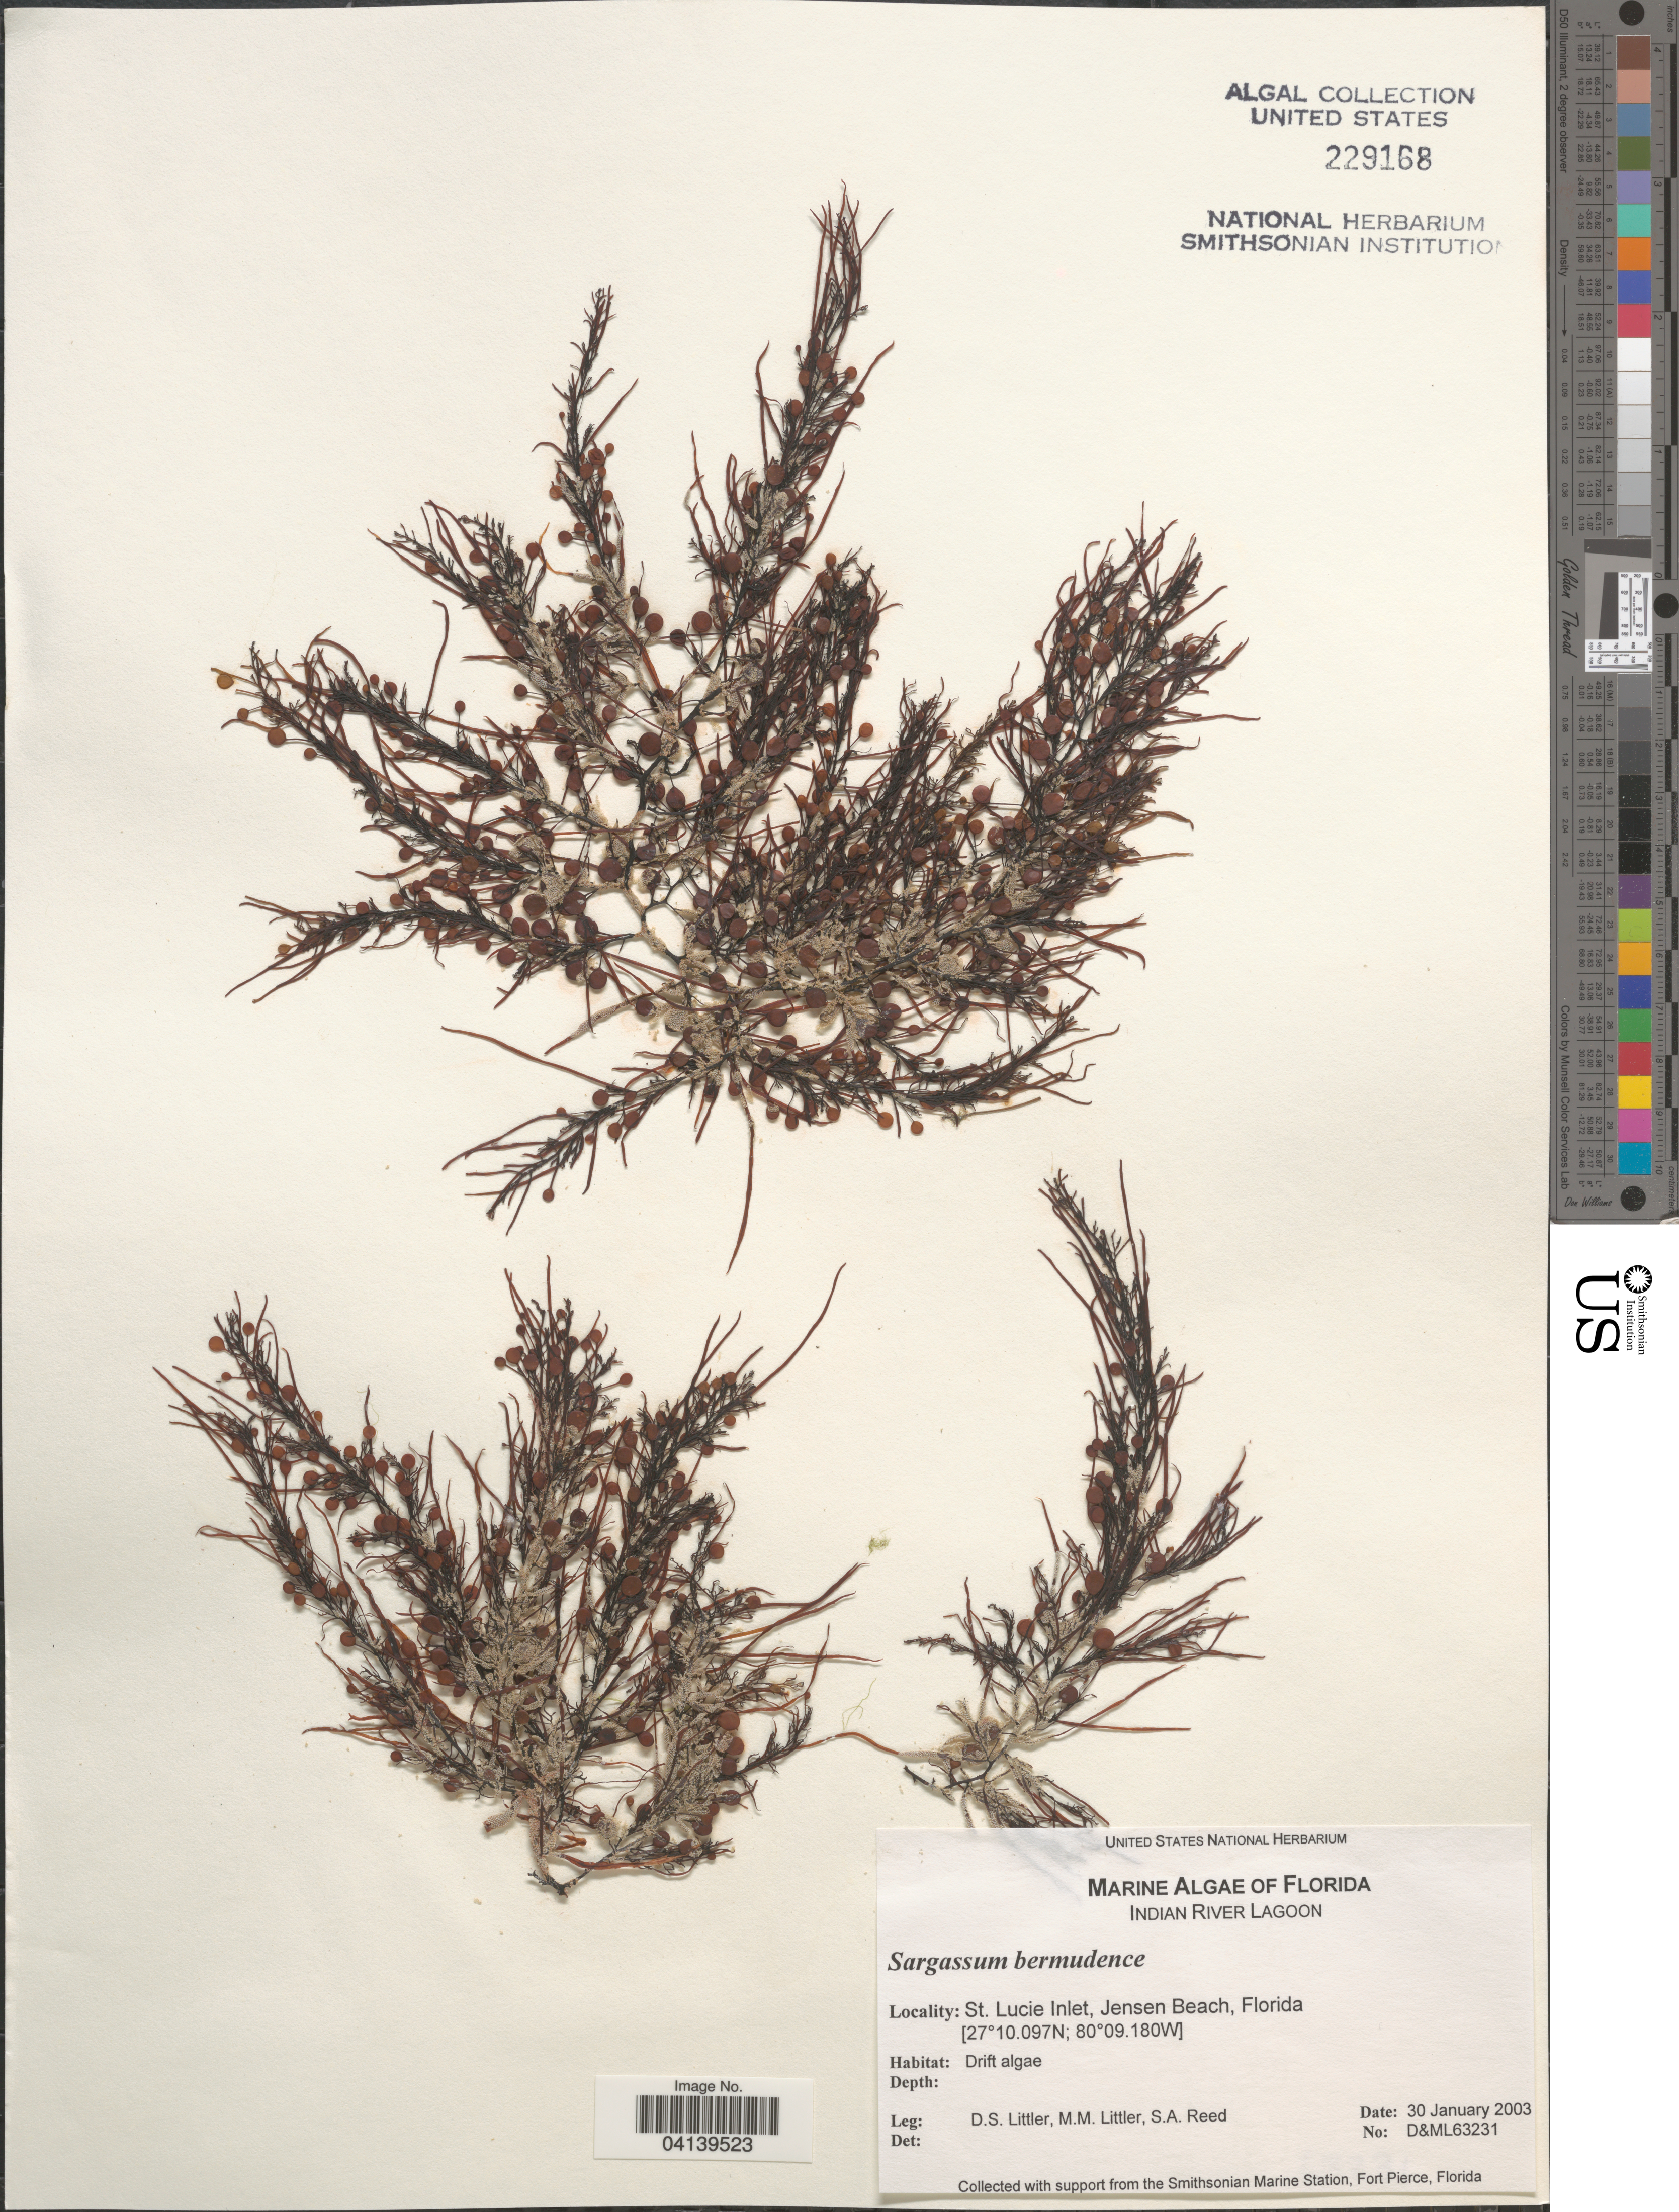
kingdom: Chromista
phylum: Ochrophyta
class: Phaeophyceae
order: Fucales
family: Sargassaceae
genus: Sargassum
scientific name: Sargassum bermudense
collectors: D. S. Littler & S. Reed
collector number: D&ML63231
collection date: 2003-01-30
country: United States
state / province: Florida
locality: Indian River Lagoon. St. Lucie Inlet, Jensen Beach.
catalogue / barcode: US 229168